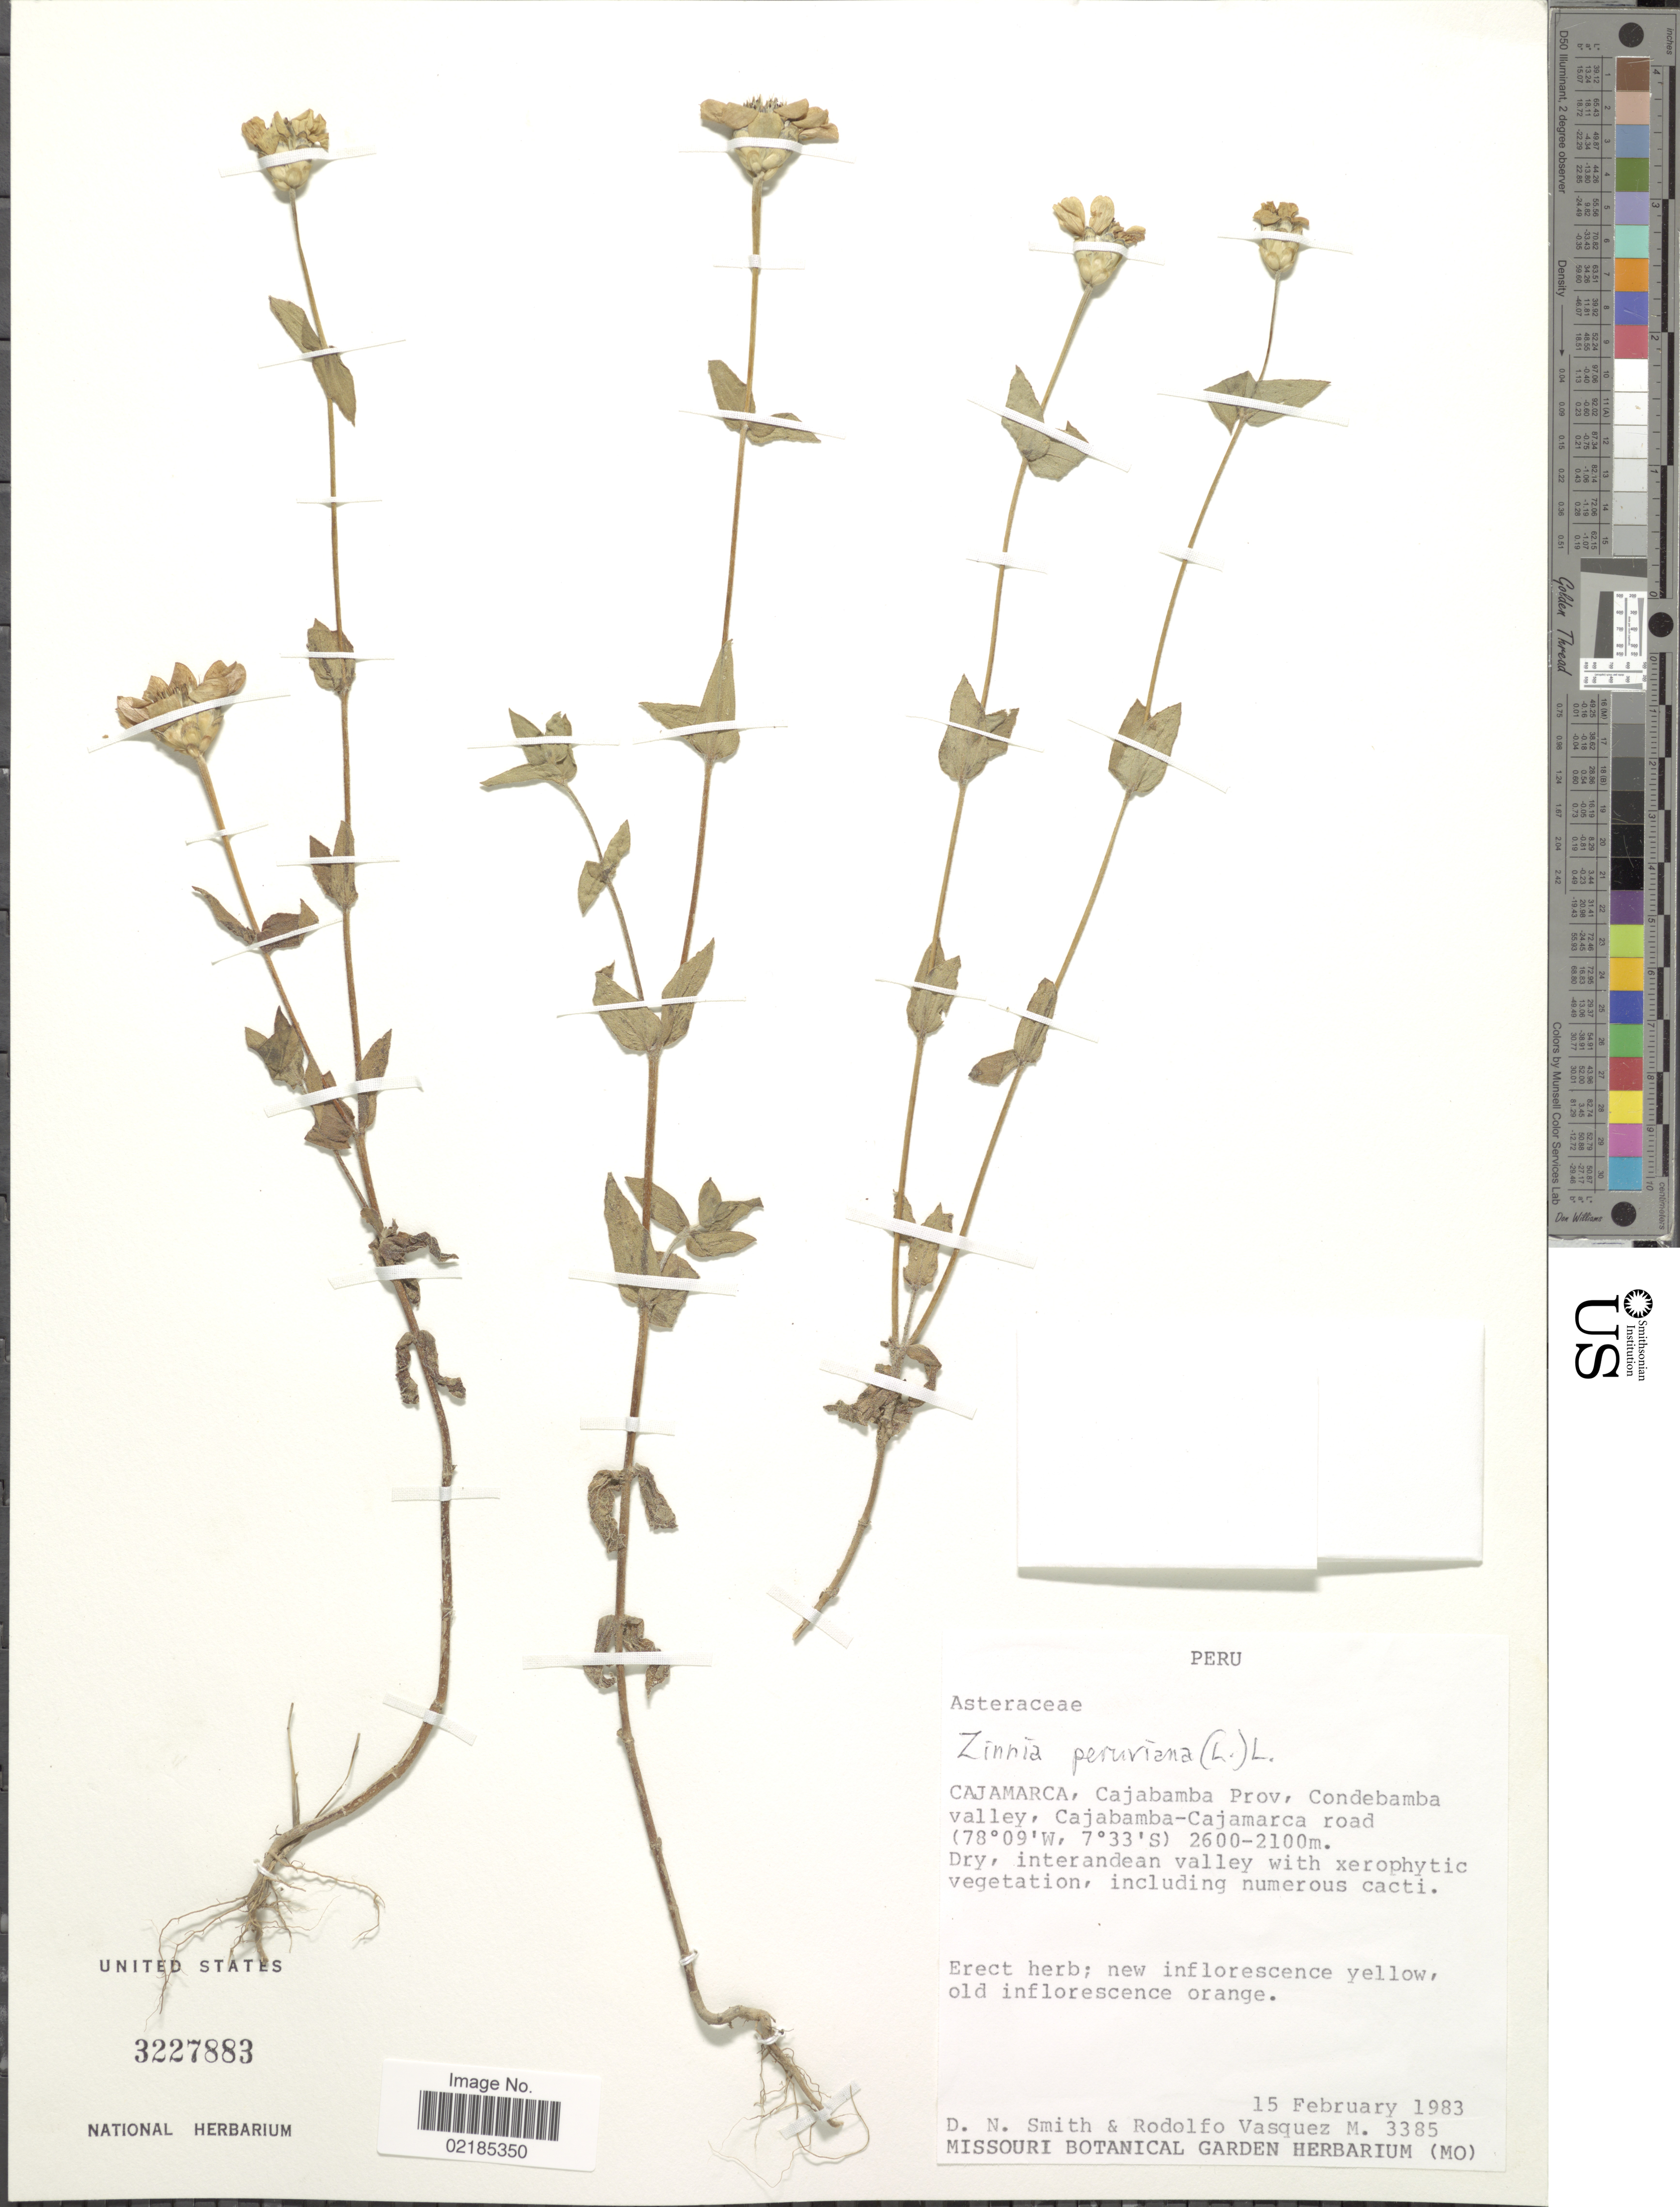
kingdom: Plantae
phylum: Tracheophyta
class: Magnoliopsida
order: Asterales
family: Asteraceae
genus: Zinnia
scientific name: Zinnia multiflora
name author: L.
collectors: D. Smith & R. Vásquez M.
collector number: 3385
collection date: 1983-02-15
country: Peru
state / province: Cajamarca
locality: Cajabamba Prov. Condebamba valley, Cajabamba-Cajamarca road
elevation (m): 2100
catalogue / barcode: US 3227883